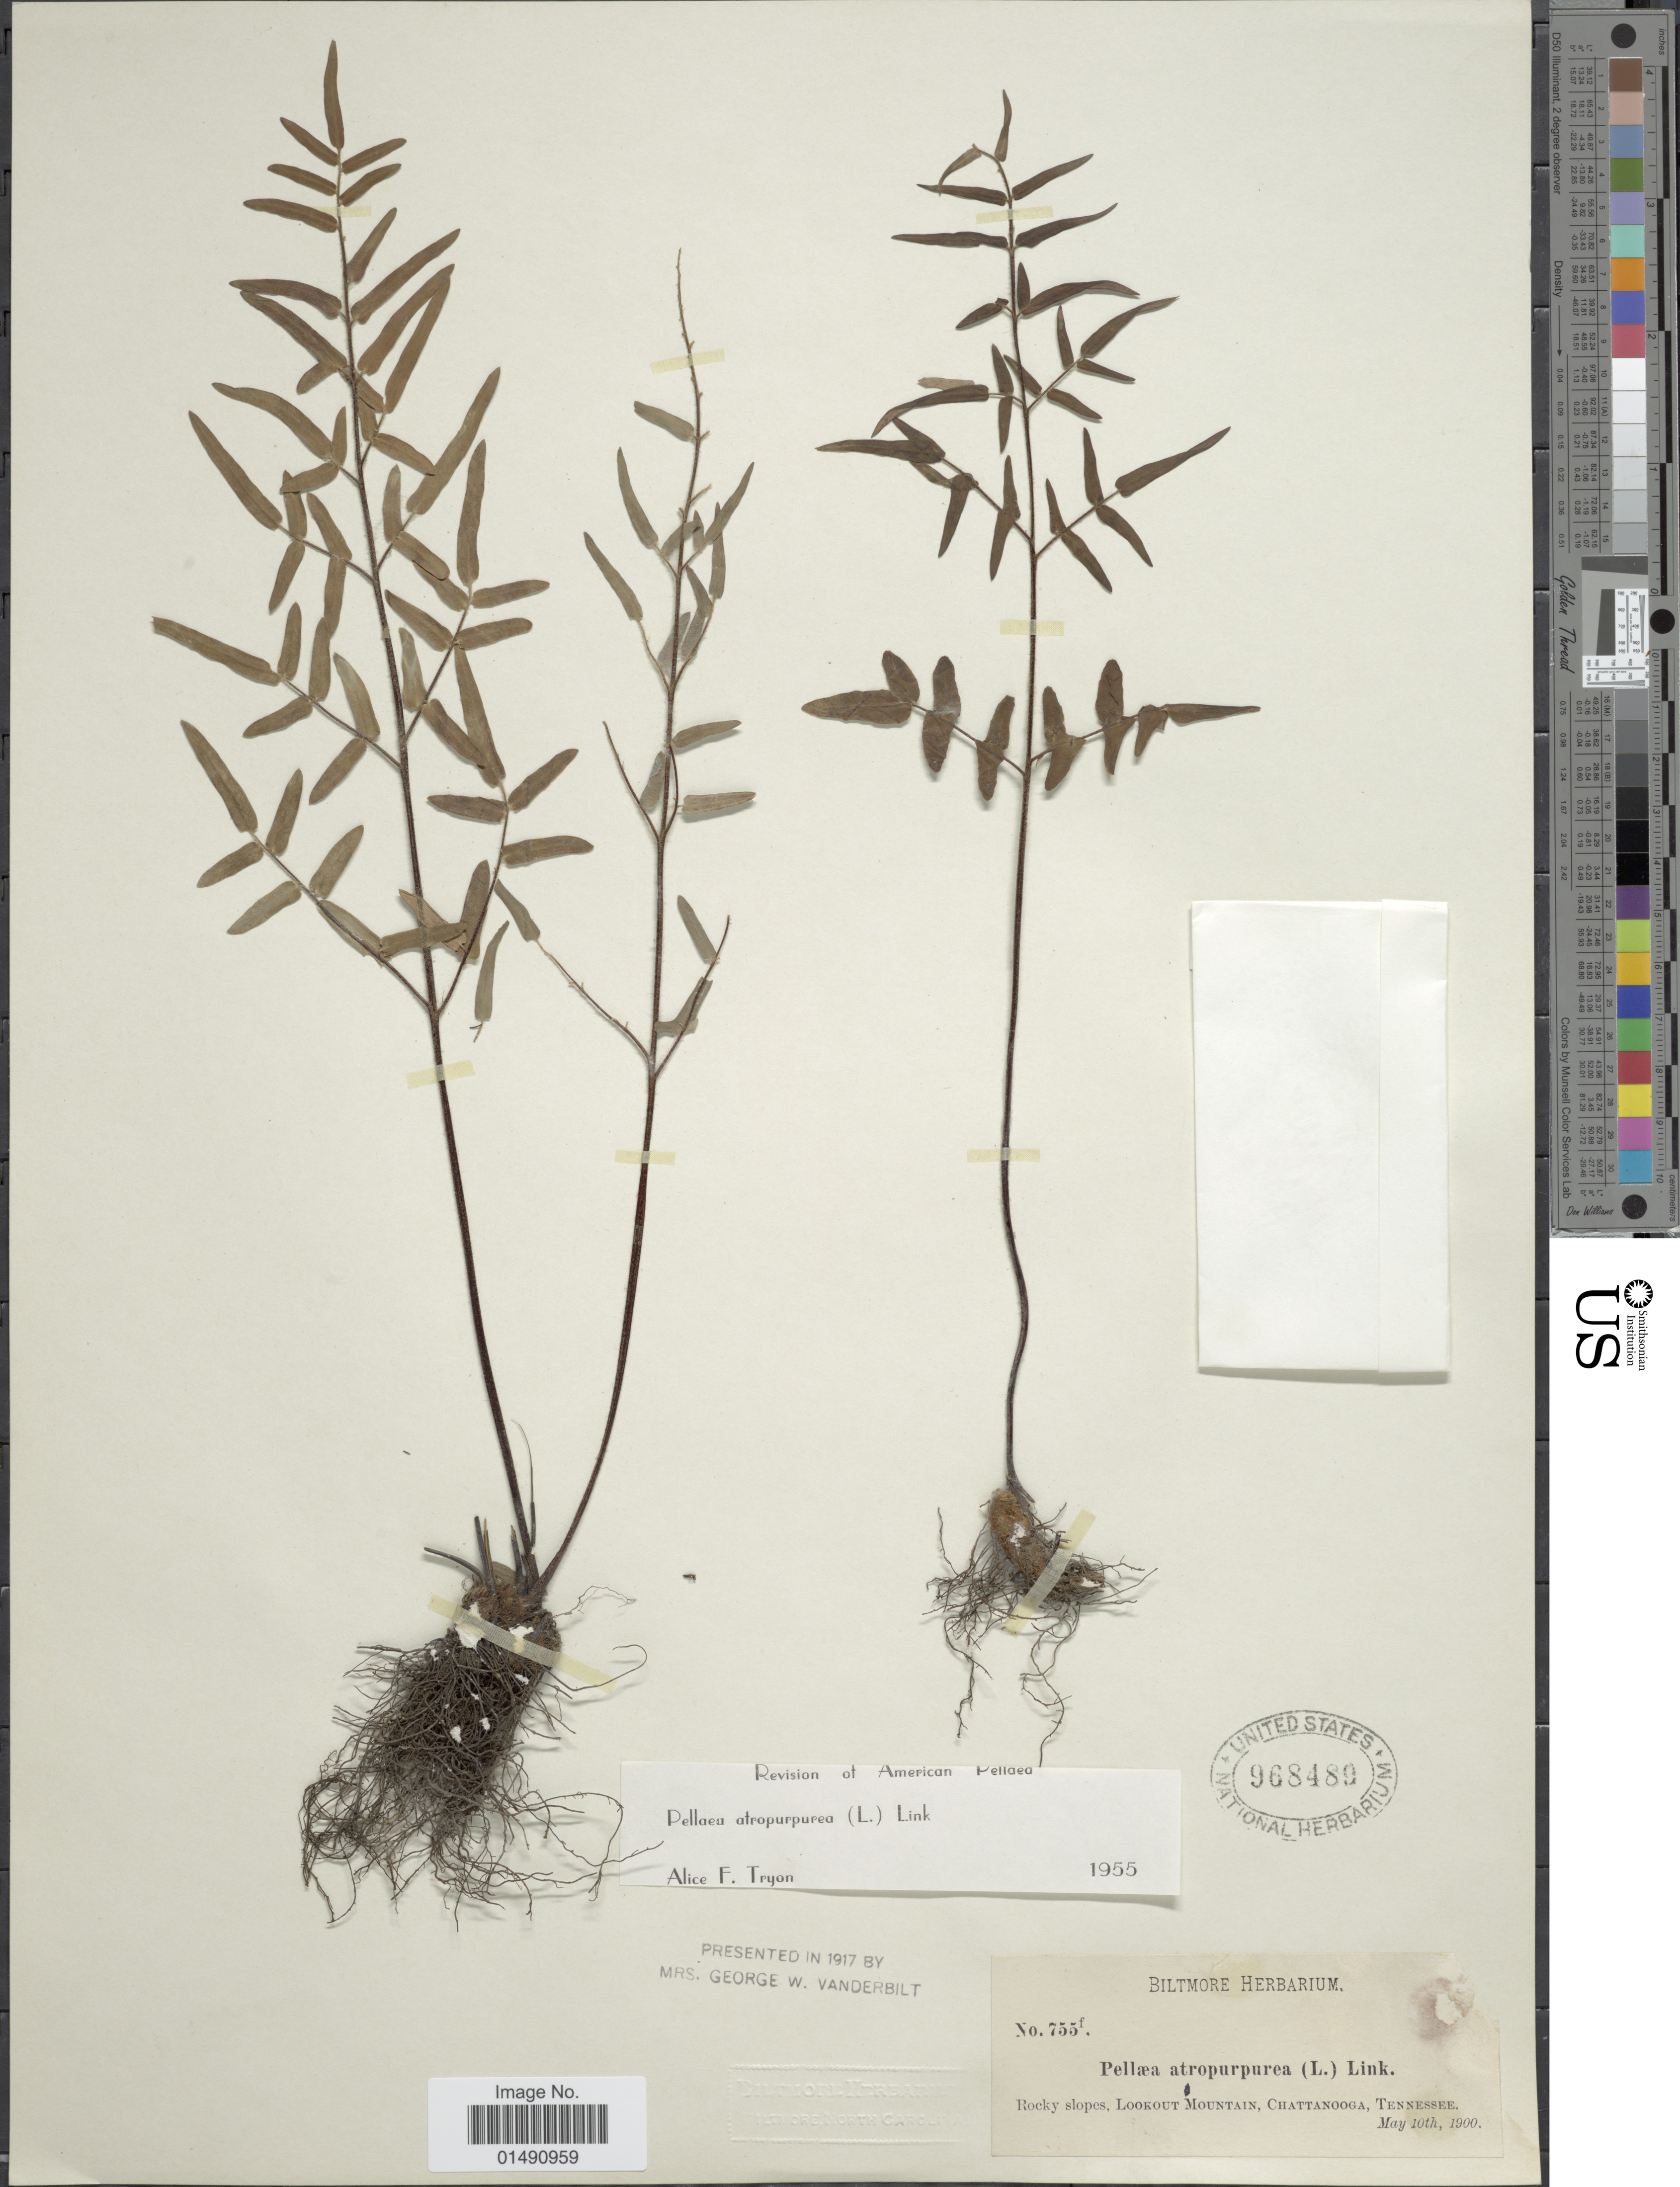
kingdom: Plantae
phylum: Tracheophyta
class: Polypodiopsida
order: Polypodiales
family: Pteridaceae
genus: Pellaea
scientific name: Pellaea atropurpurea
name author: (L.) Link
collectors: ex herb. Biltmore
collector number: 755f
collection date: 1900-05-10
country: United States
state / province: Tennessee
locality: Rocky slopes, Lookout Mountain, Chattanooga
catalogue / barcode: US 968489